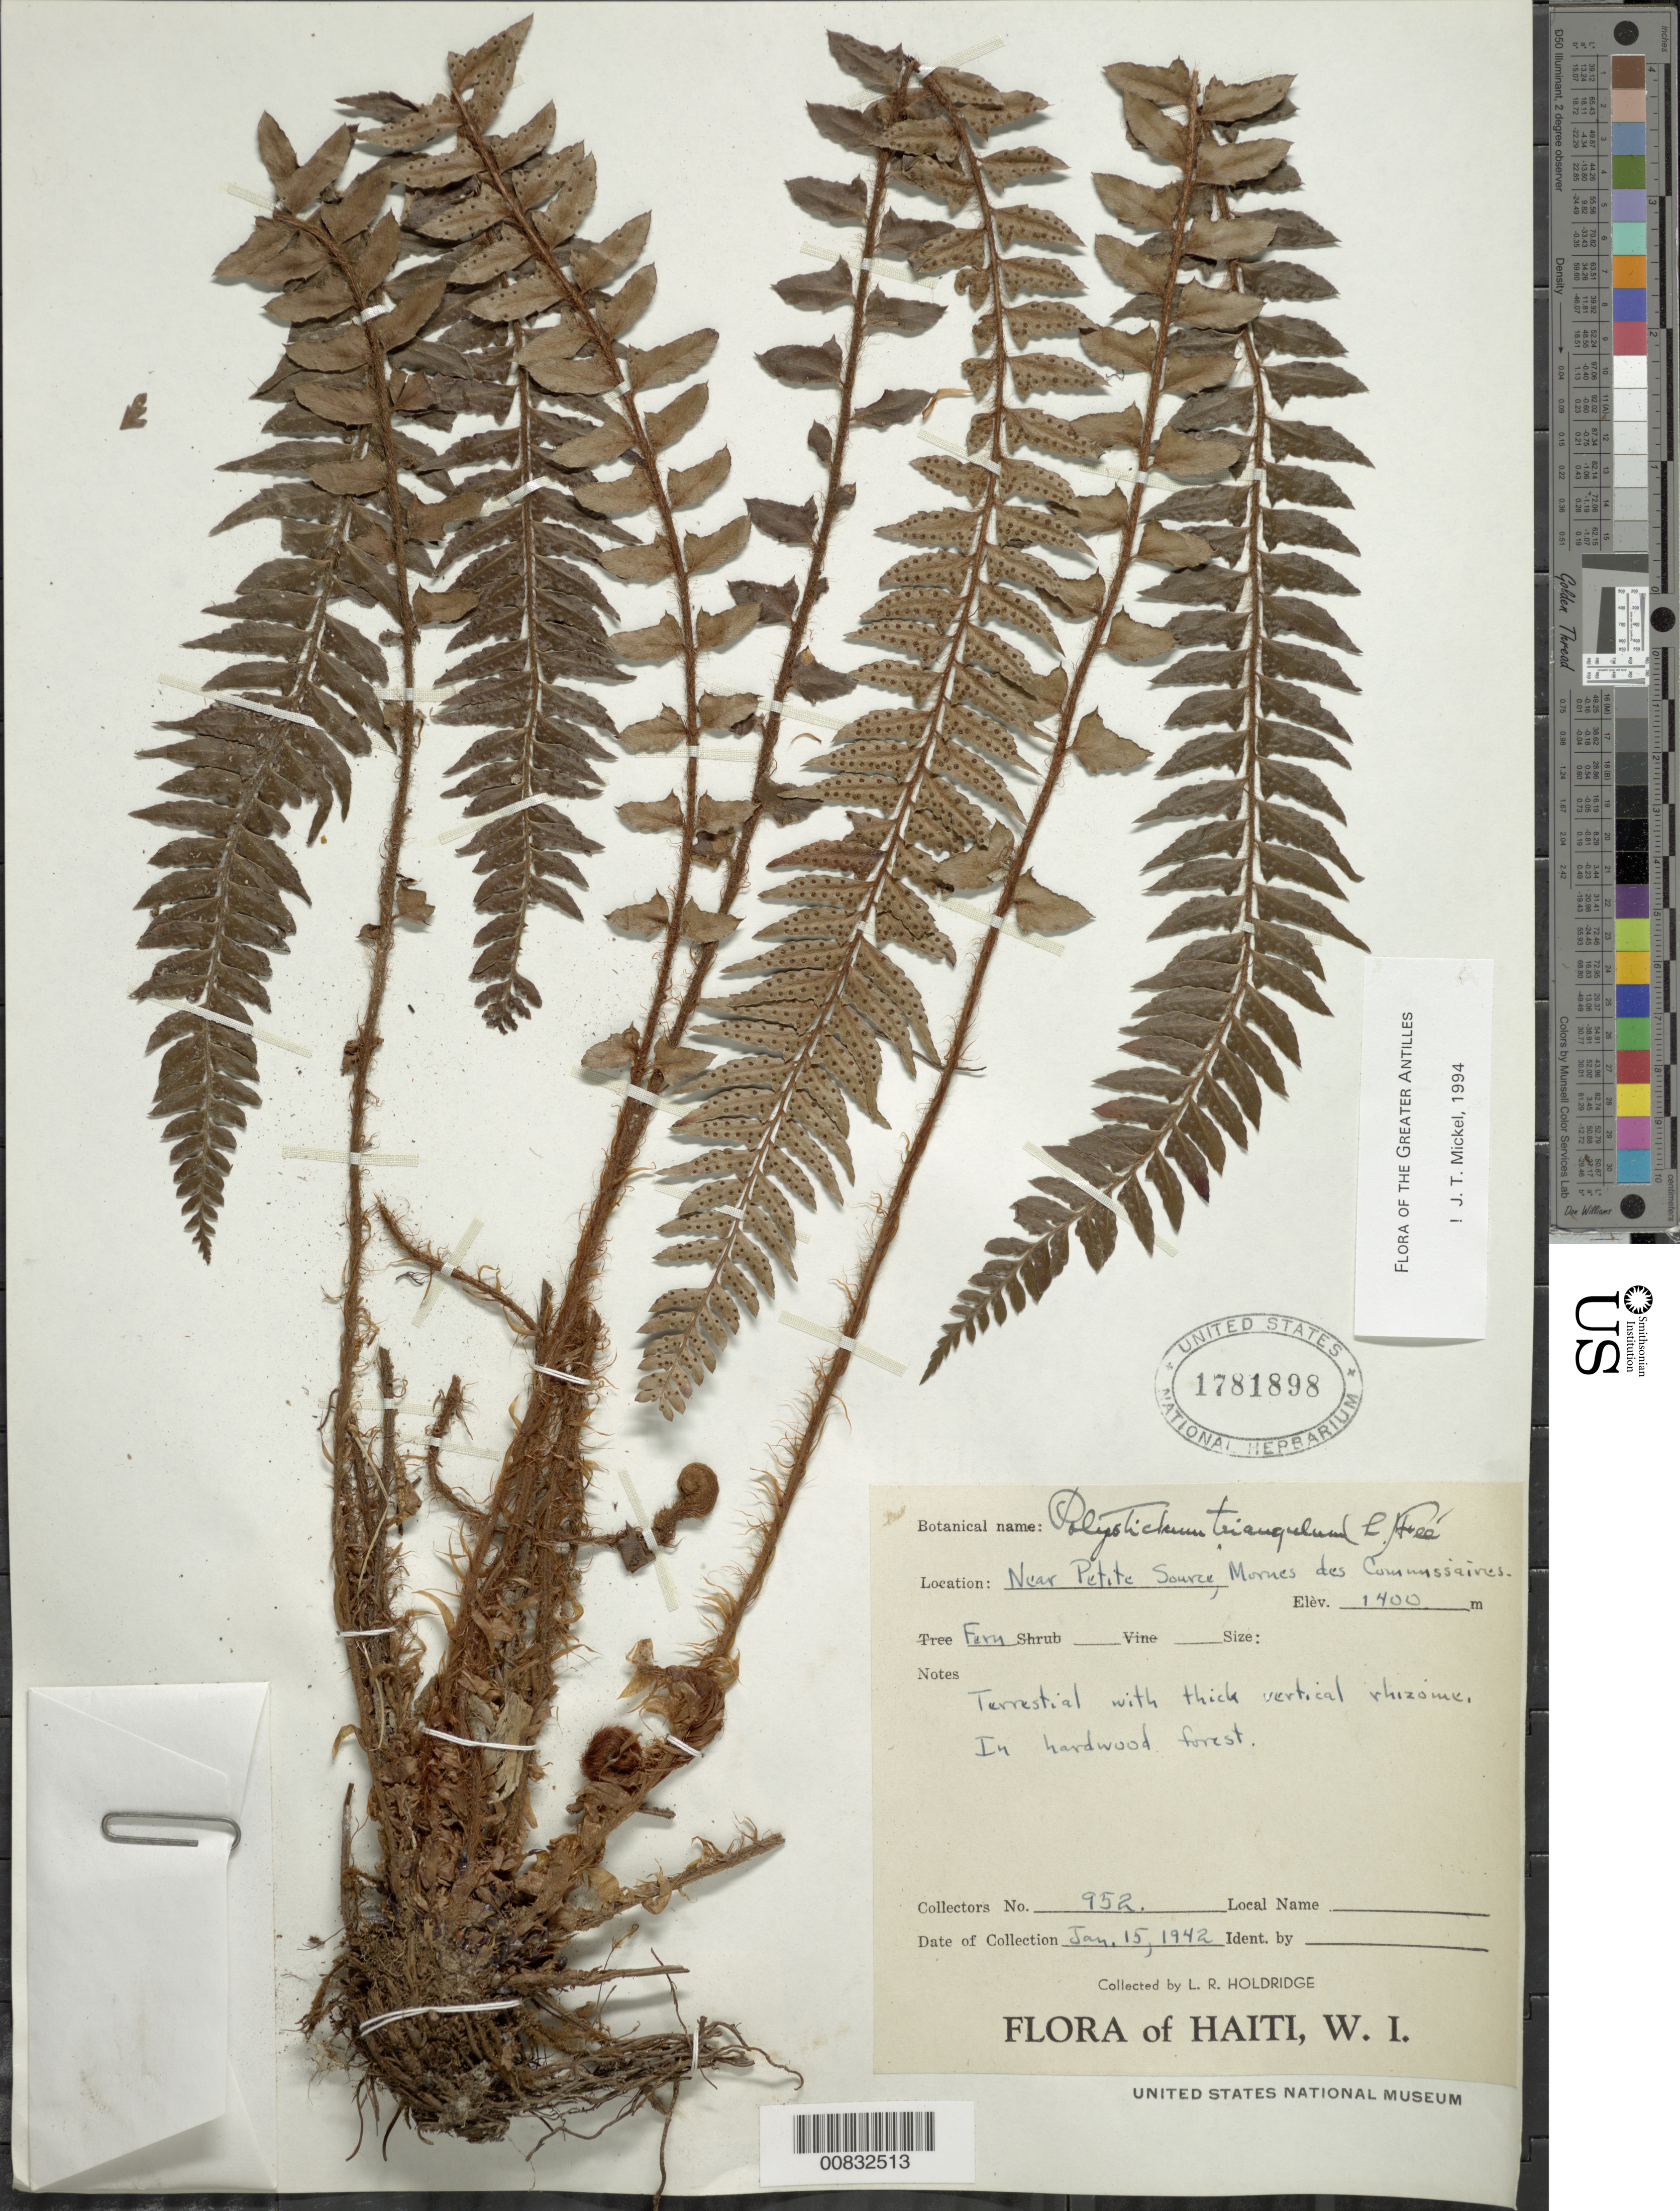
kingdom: Plantae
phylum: Tracheophyta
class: Polypodiopsida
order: Polypodiales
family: Dryopteridaceae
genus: Polystichum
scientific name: Polystichum triangulum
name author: (L.) Fée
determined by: Mickel, J. T., (NY), New York Botanical Garden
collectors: L. Holdridge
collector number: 952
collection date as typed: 15 Jan 1942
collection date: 1942-01-15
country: Haiti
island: Hispaniola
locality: Petite Source, Mornes des Commissaires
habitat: Hardwood forest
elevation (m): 1400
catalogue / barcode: US 1781898